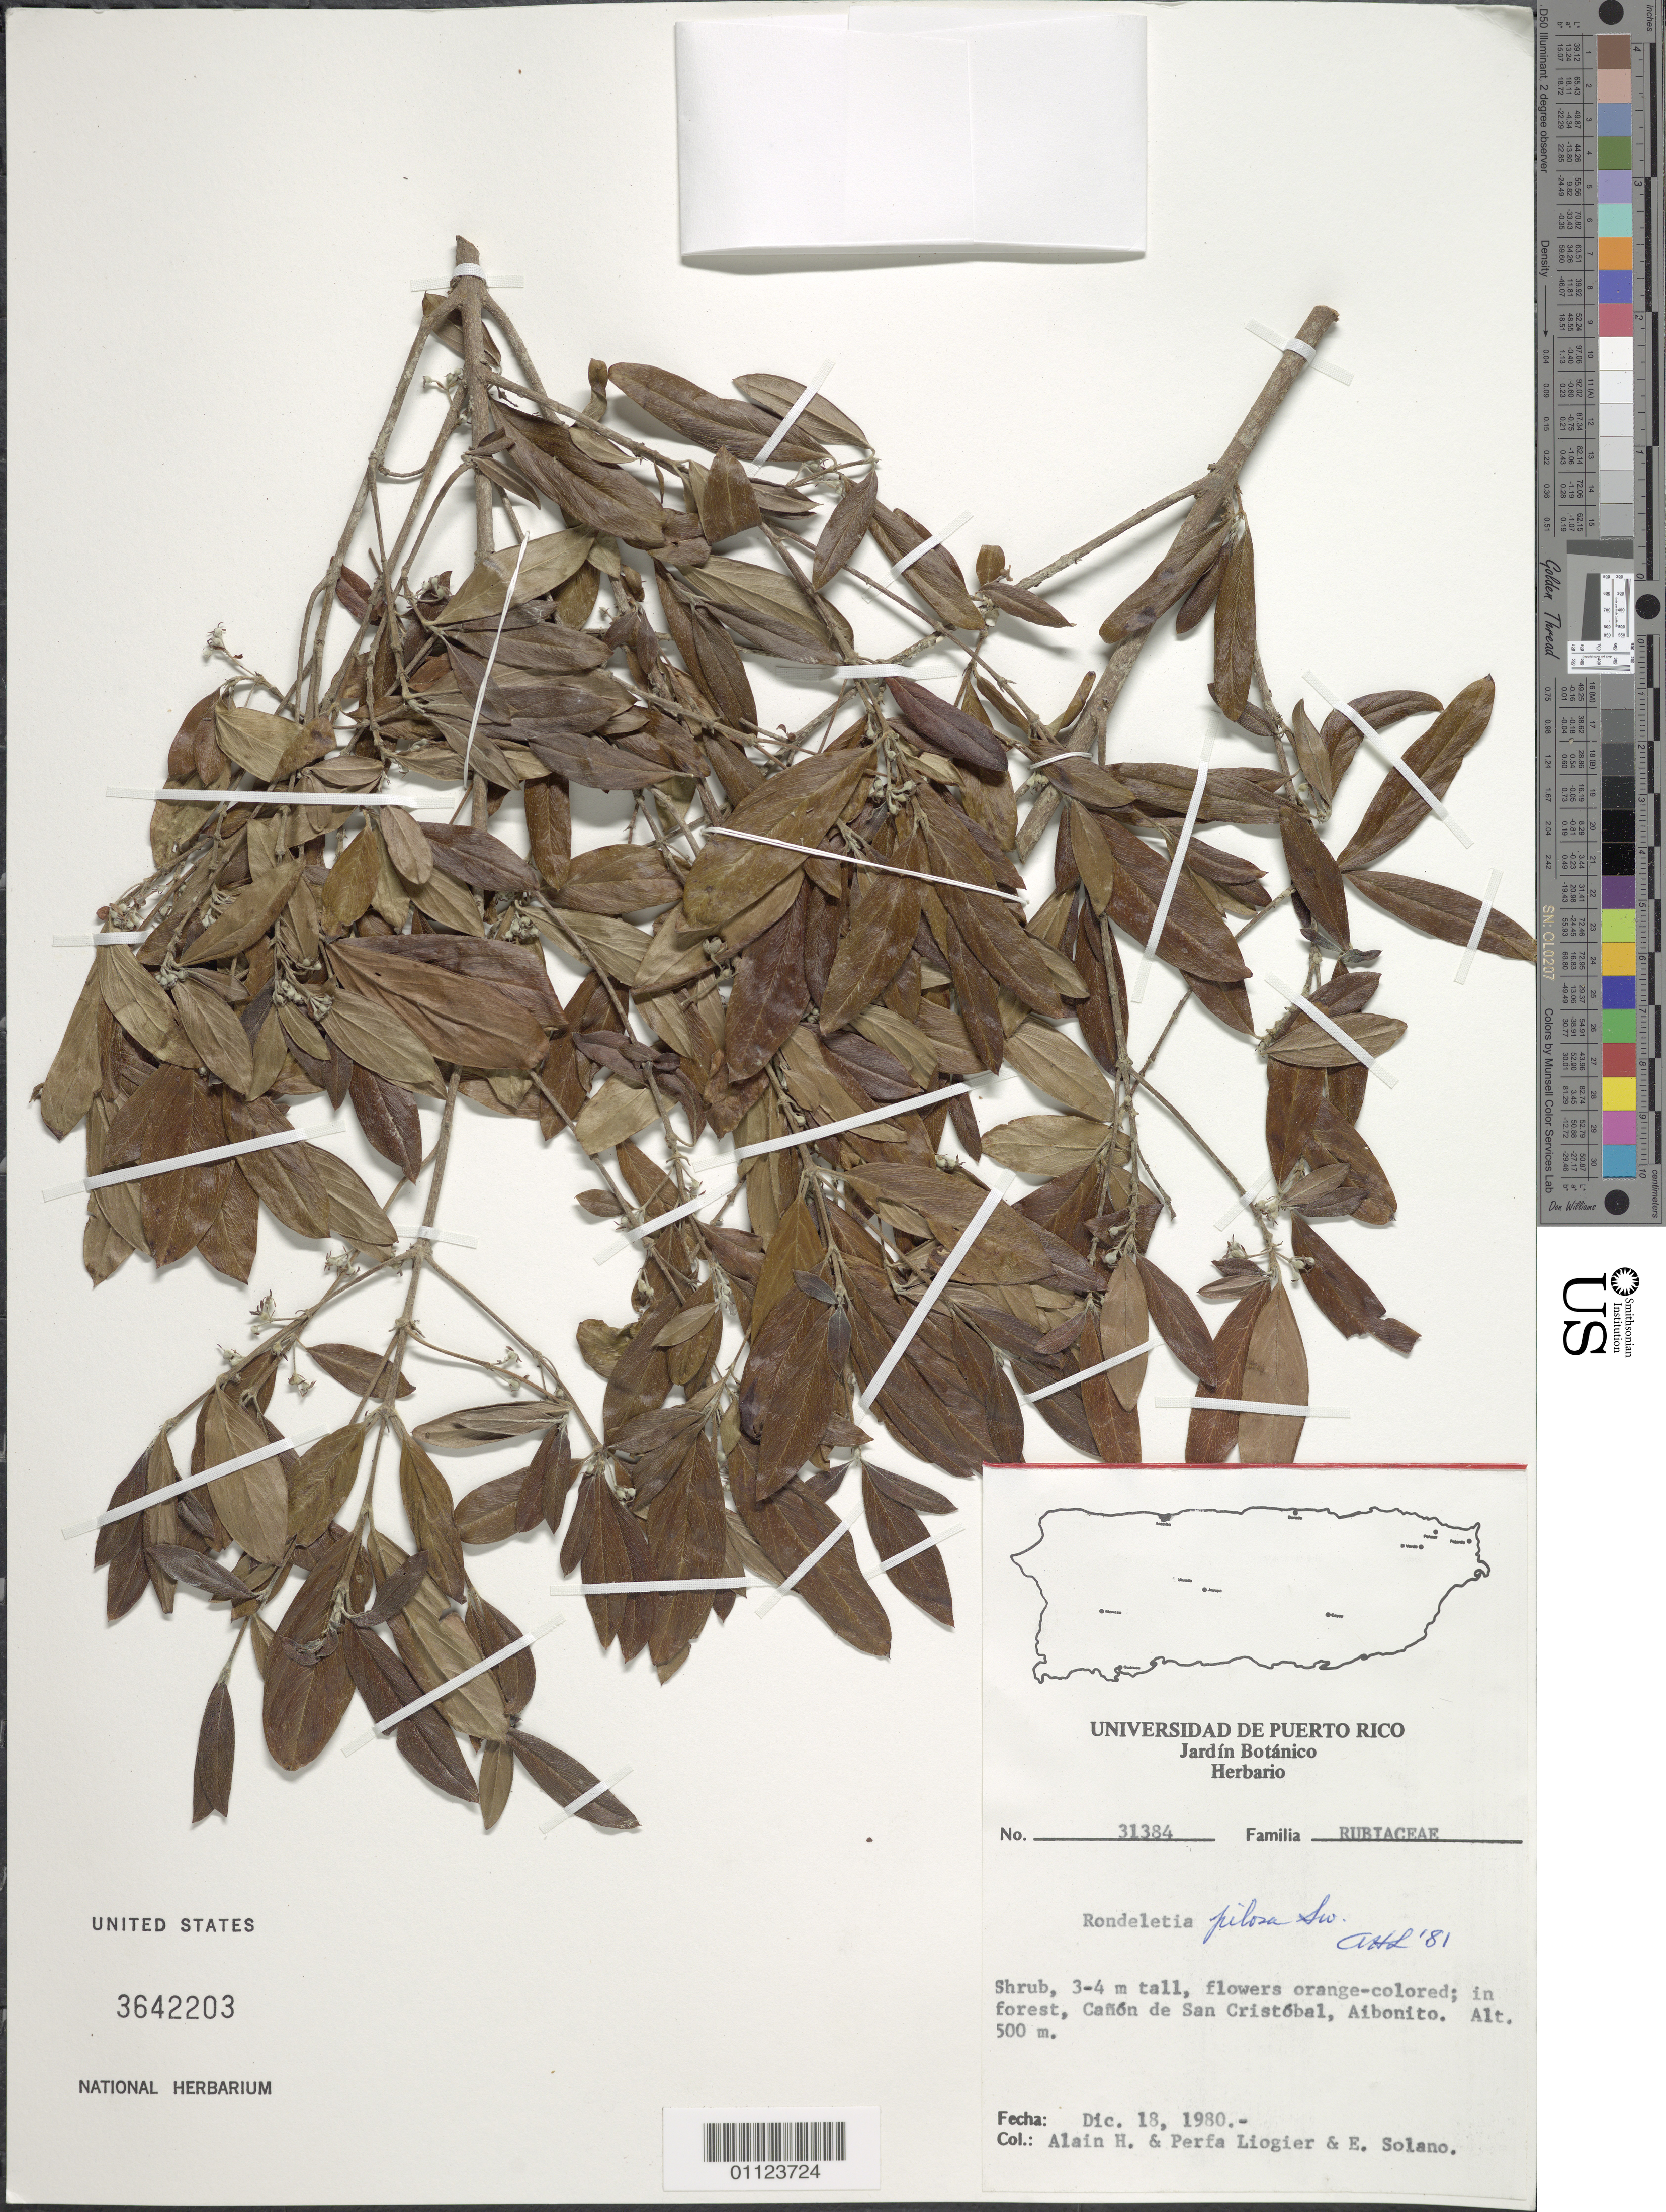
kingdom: Plantae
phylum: Tracheophyta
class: Magnoliopsida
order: Gentianales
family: Rubiaceae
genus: Rondeletia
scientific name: Rondeletia pilosa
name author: Sw.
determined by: Liogier, Alain H.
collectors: A. H. Liogier, M. P. Liogier & E. Solano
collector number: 31384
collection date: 1980-12-18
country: Puerto Rico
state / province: Abonito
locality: Cañón de San Cristóbal, Aibonito.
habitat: In forest.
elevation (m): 500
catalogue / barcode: US 3642203